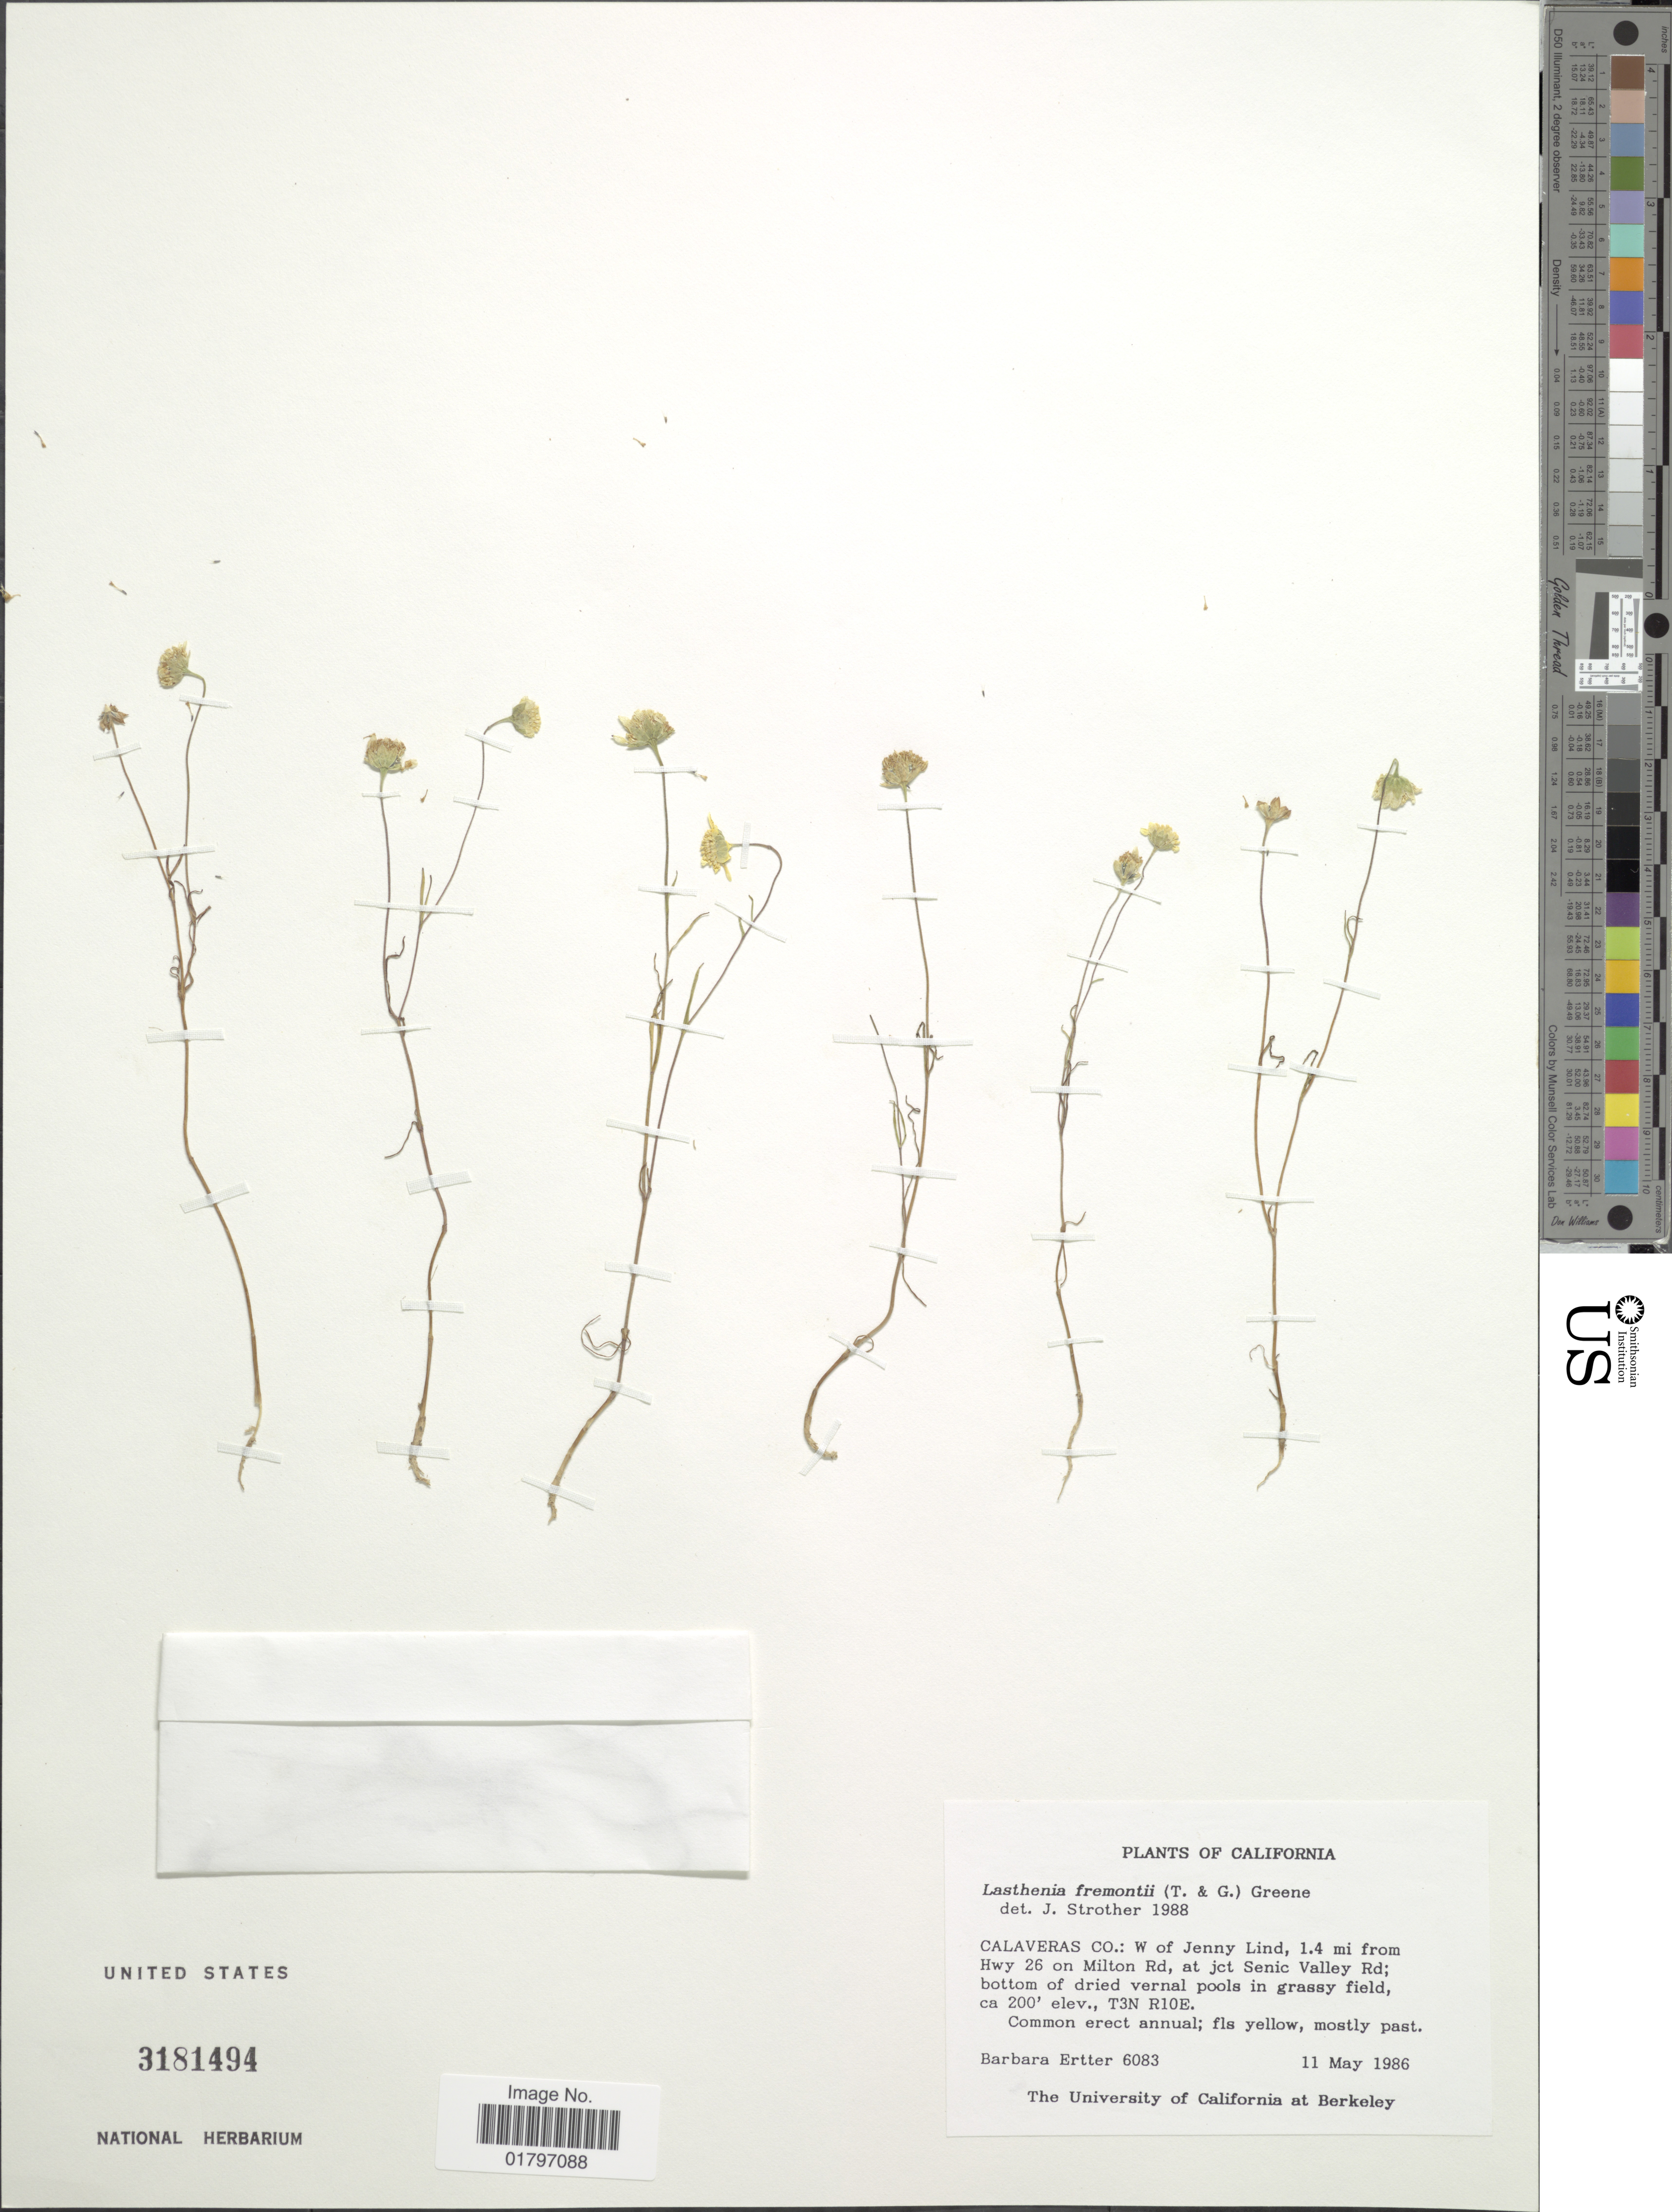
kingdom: Plantae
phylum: Tracheophyta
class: Magnoliopsida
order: Asterales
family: Asteraceae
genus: Lasthenia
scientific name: Lasthenia fremontii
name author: (Torr. ex A. Gray) Greene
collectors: B. Ertter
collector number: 6083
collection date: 1986-05-11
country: United States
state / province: California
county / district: Calaveras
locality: Calaveras Co.: W of Jenny Lind, 1.4 mi from Hwy 26 on Milton Rd, at jct Senic Valley Rd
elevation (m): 61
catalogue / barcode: US 3181494